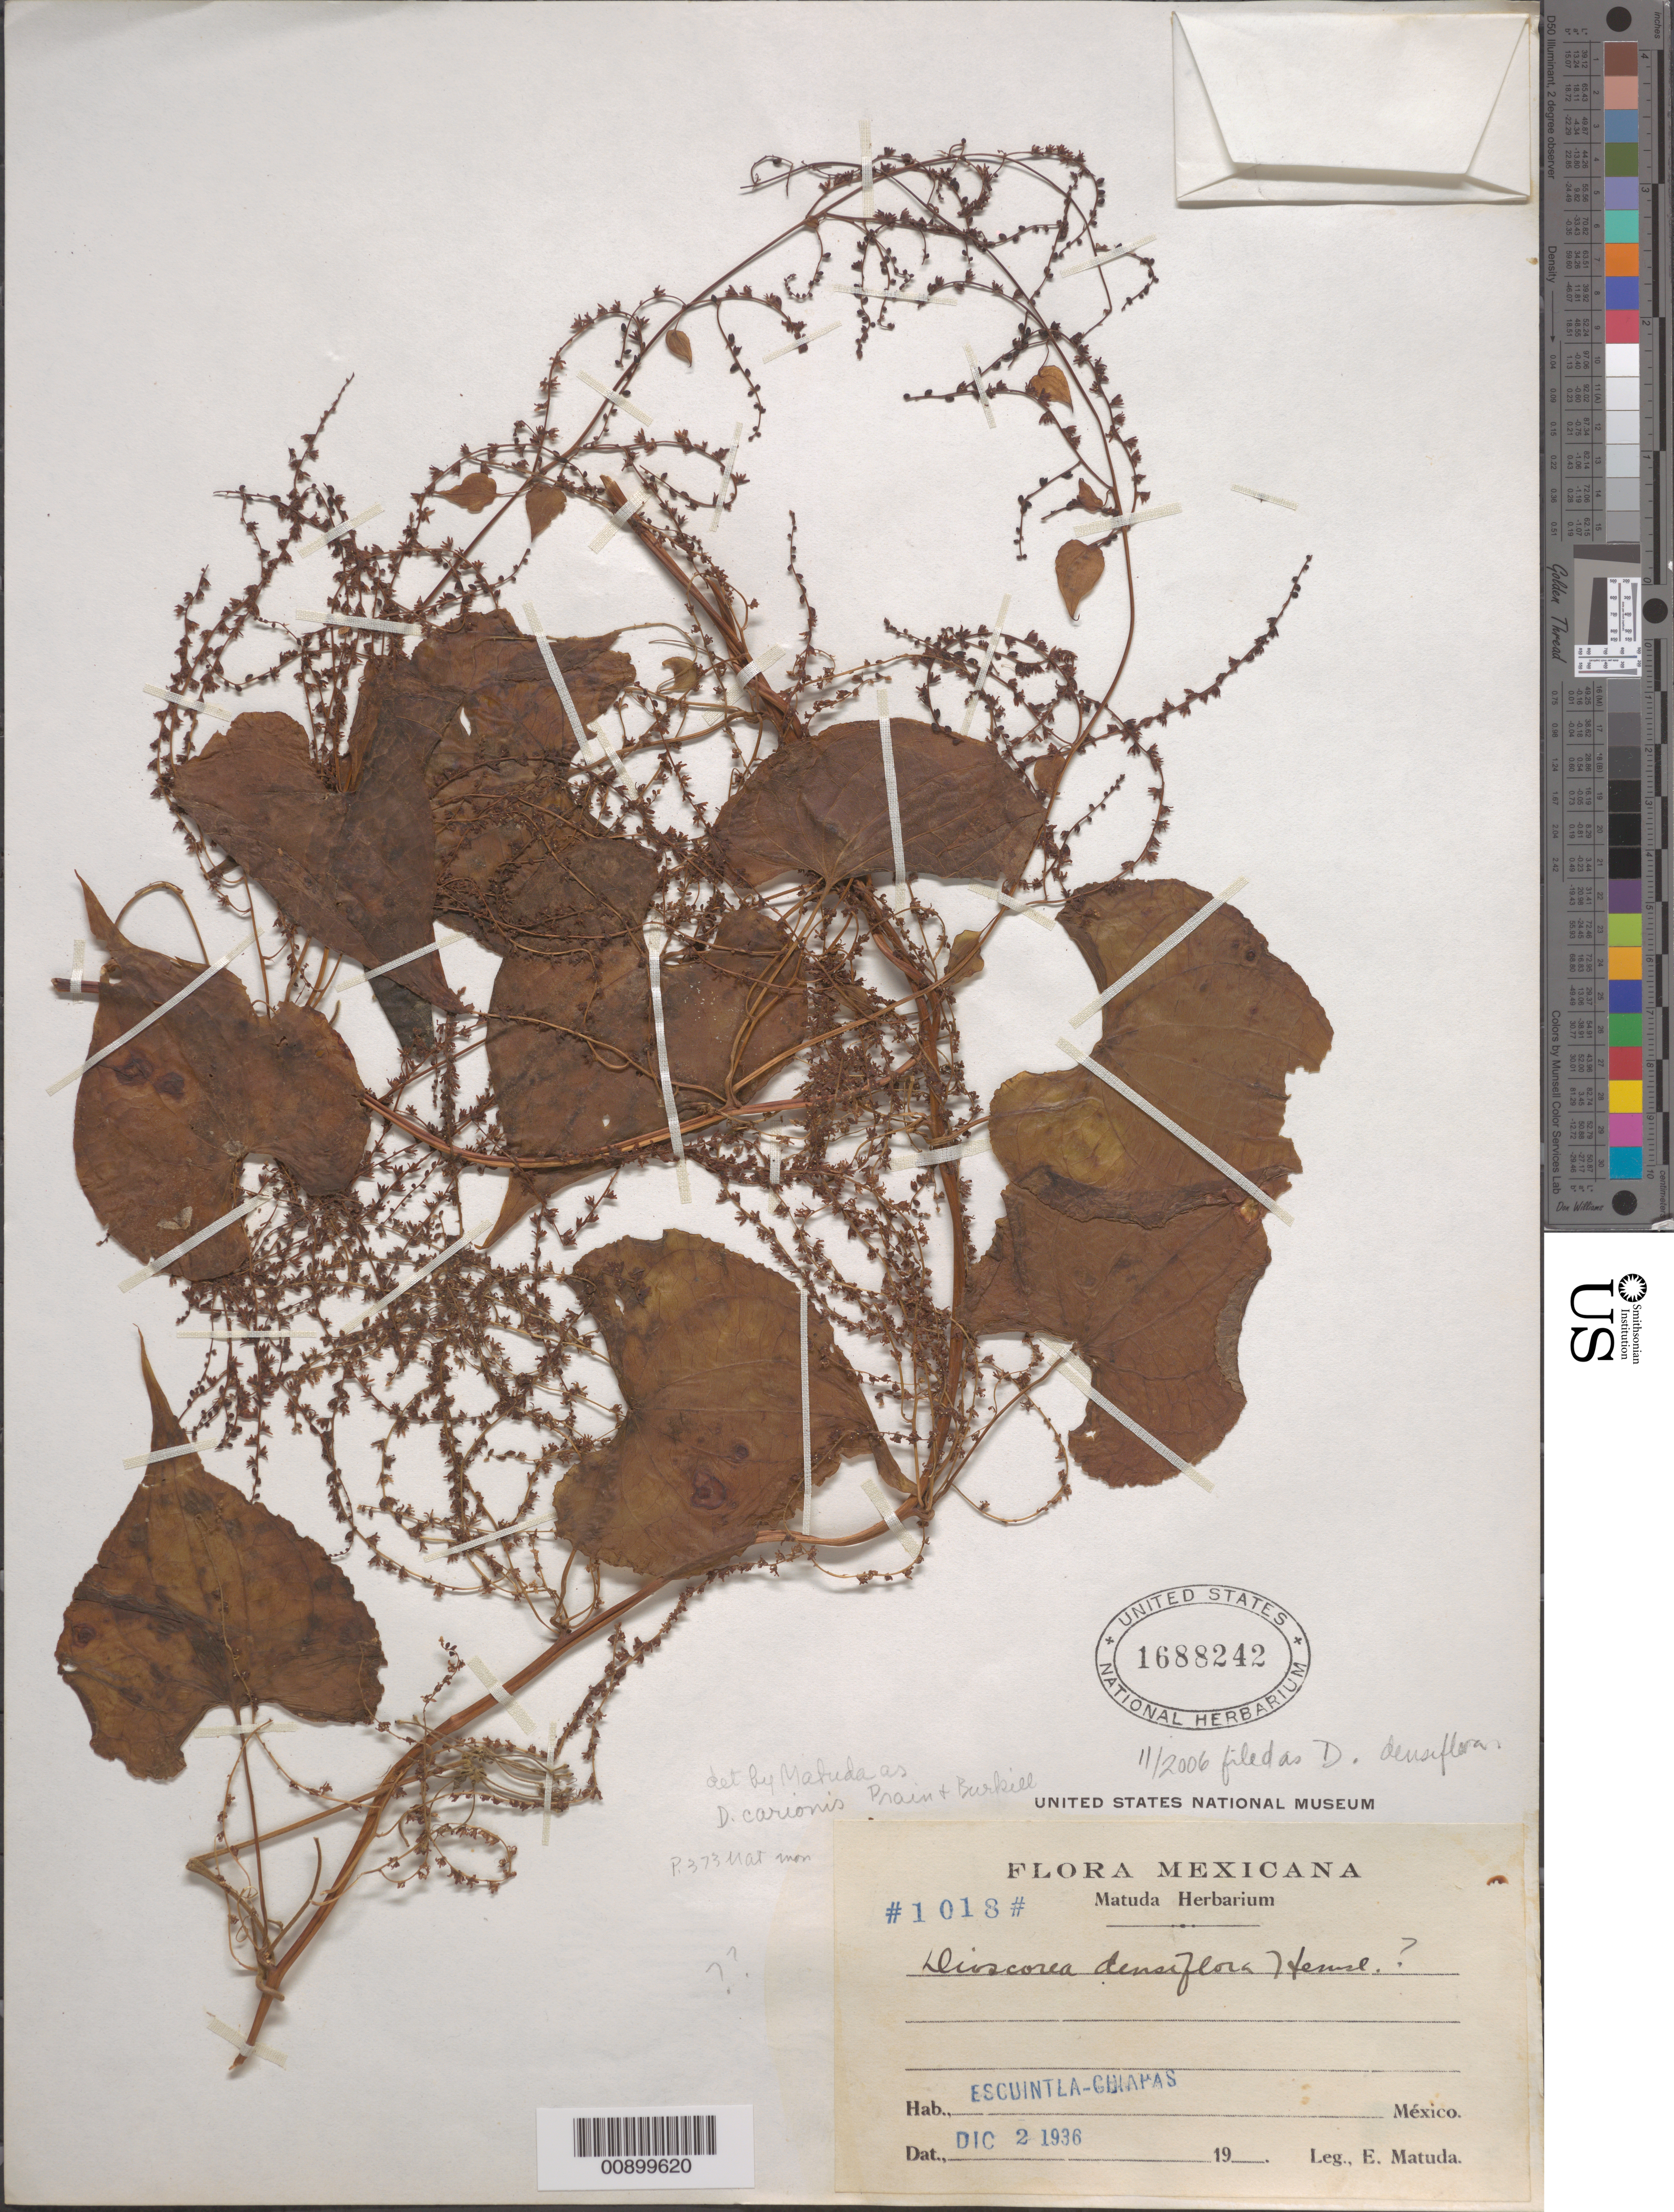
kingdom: Plantae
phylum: Tracheophyta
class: Liliopsida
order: Dioscoreales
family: Dioscoreaceae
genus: Dioscorea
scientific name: Dioscorea densiflora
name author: Hemsl.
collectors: E. Matuda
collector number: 1018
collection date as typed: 02 Dec 1936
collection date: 1936-12-02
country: Mexico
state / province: Chiapas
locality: Escuintla, Chiapas.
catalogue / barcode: US 1688242